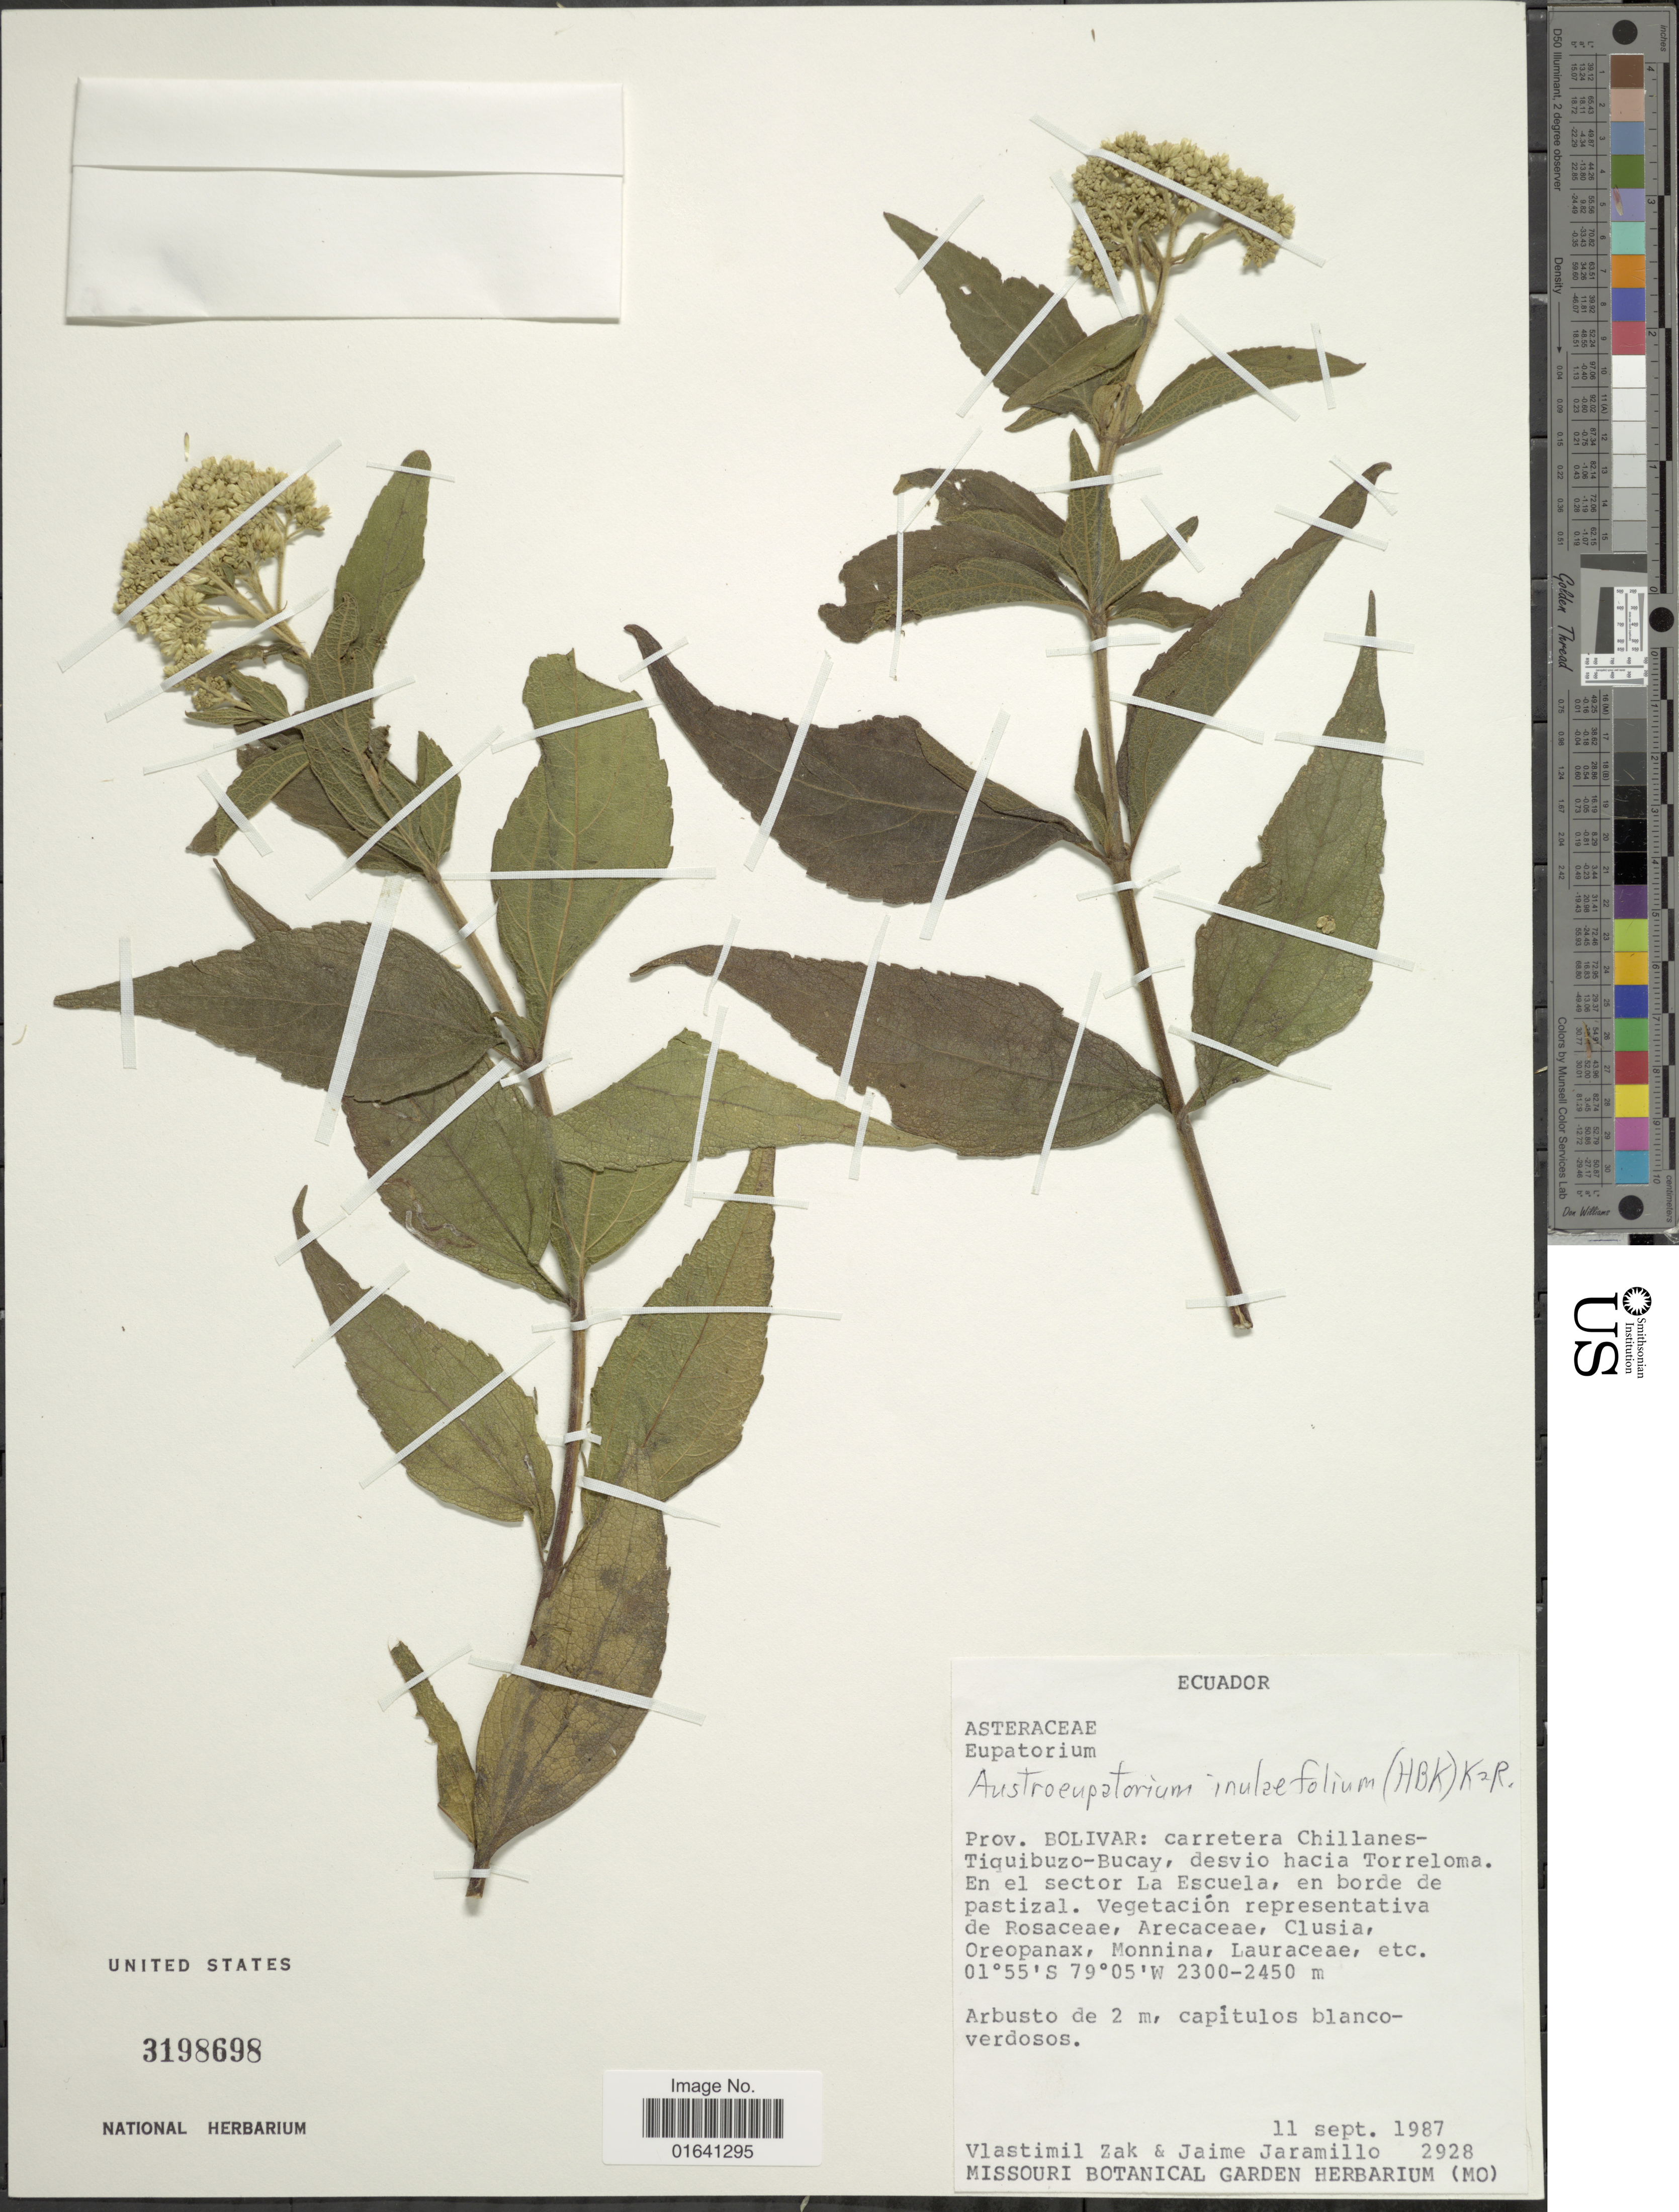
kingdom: Plantae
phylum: Tracheophyta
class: Magnoliopsida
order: Asterales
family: Asteraceae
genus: Austroeupatorium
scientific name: Austroeupatorium inulaefolium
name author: (Kunth) R.M. King & H. Rob.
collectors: V. Zak & J. Jaramillo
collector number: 2928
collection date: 1987-09-11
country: Ecuador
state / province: Bolívar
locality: Carretera Chlilanes-Tiquibuzo-Bucay, desvio hacia Torreloma. En el sector La Escuela, en borde de pastizal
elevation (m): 2300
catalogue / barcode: US 3198698